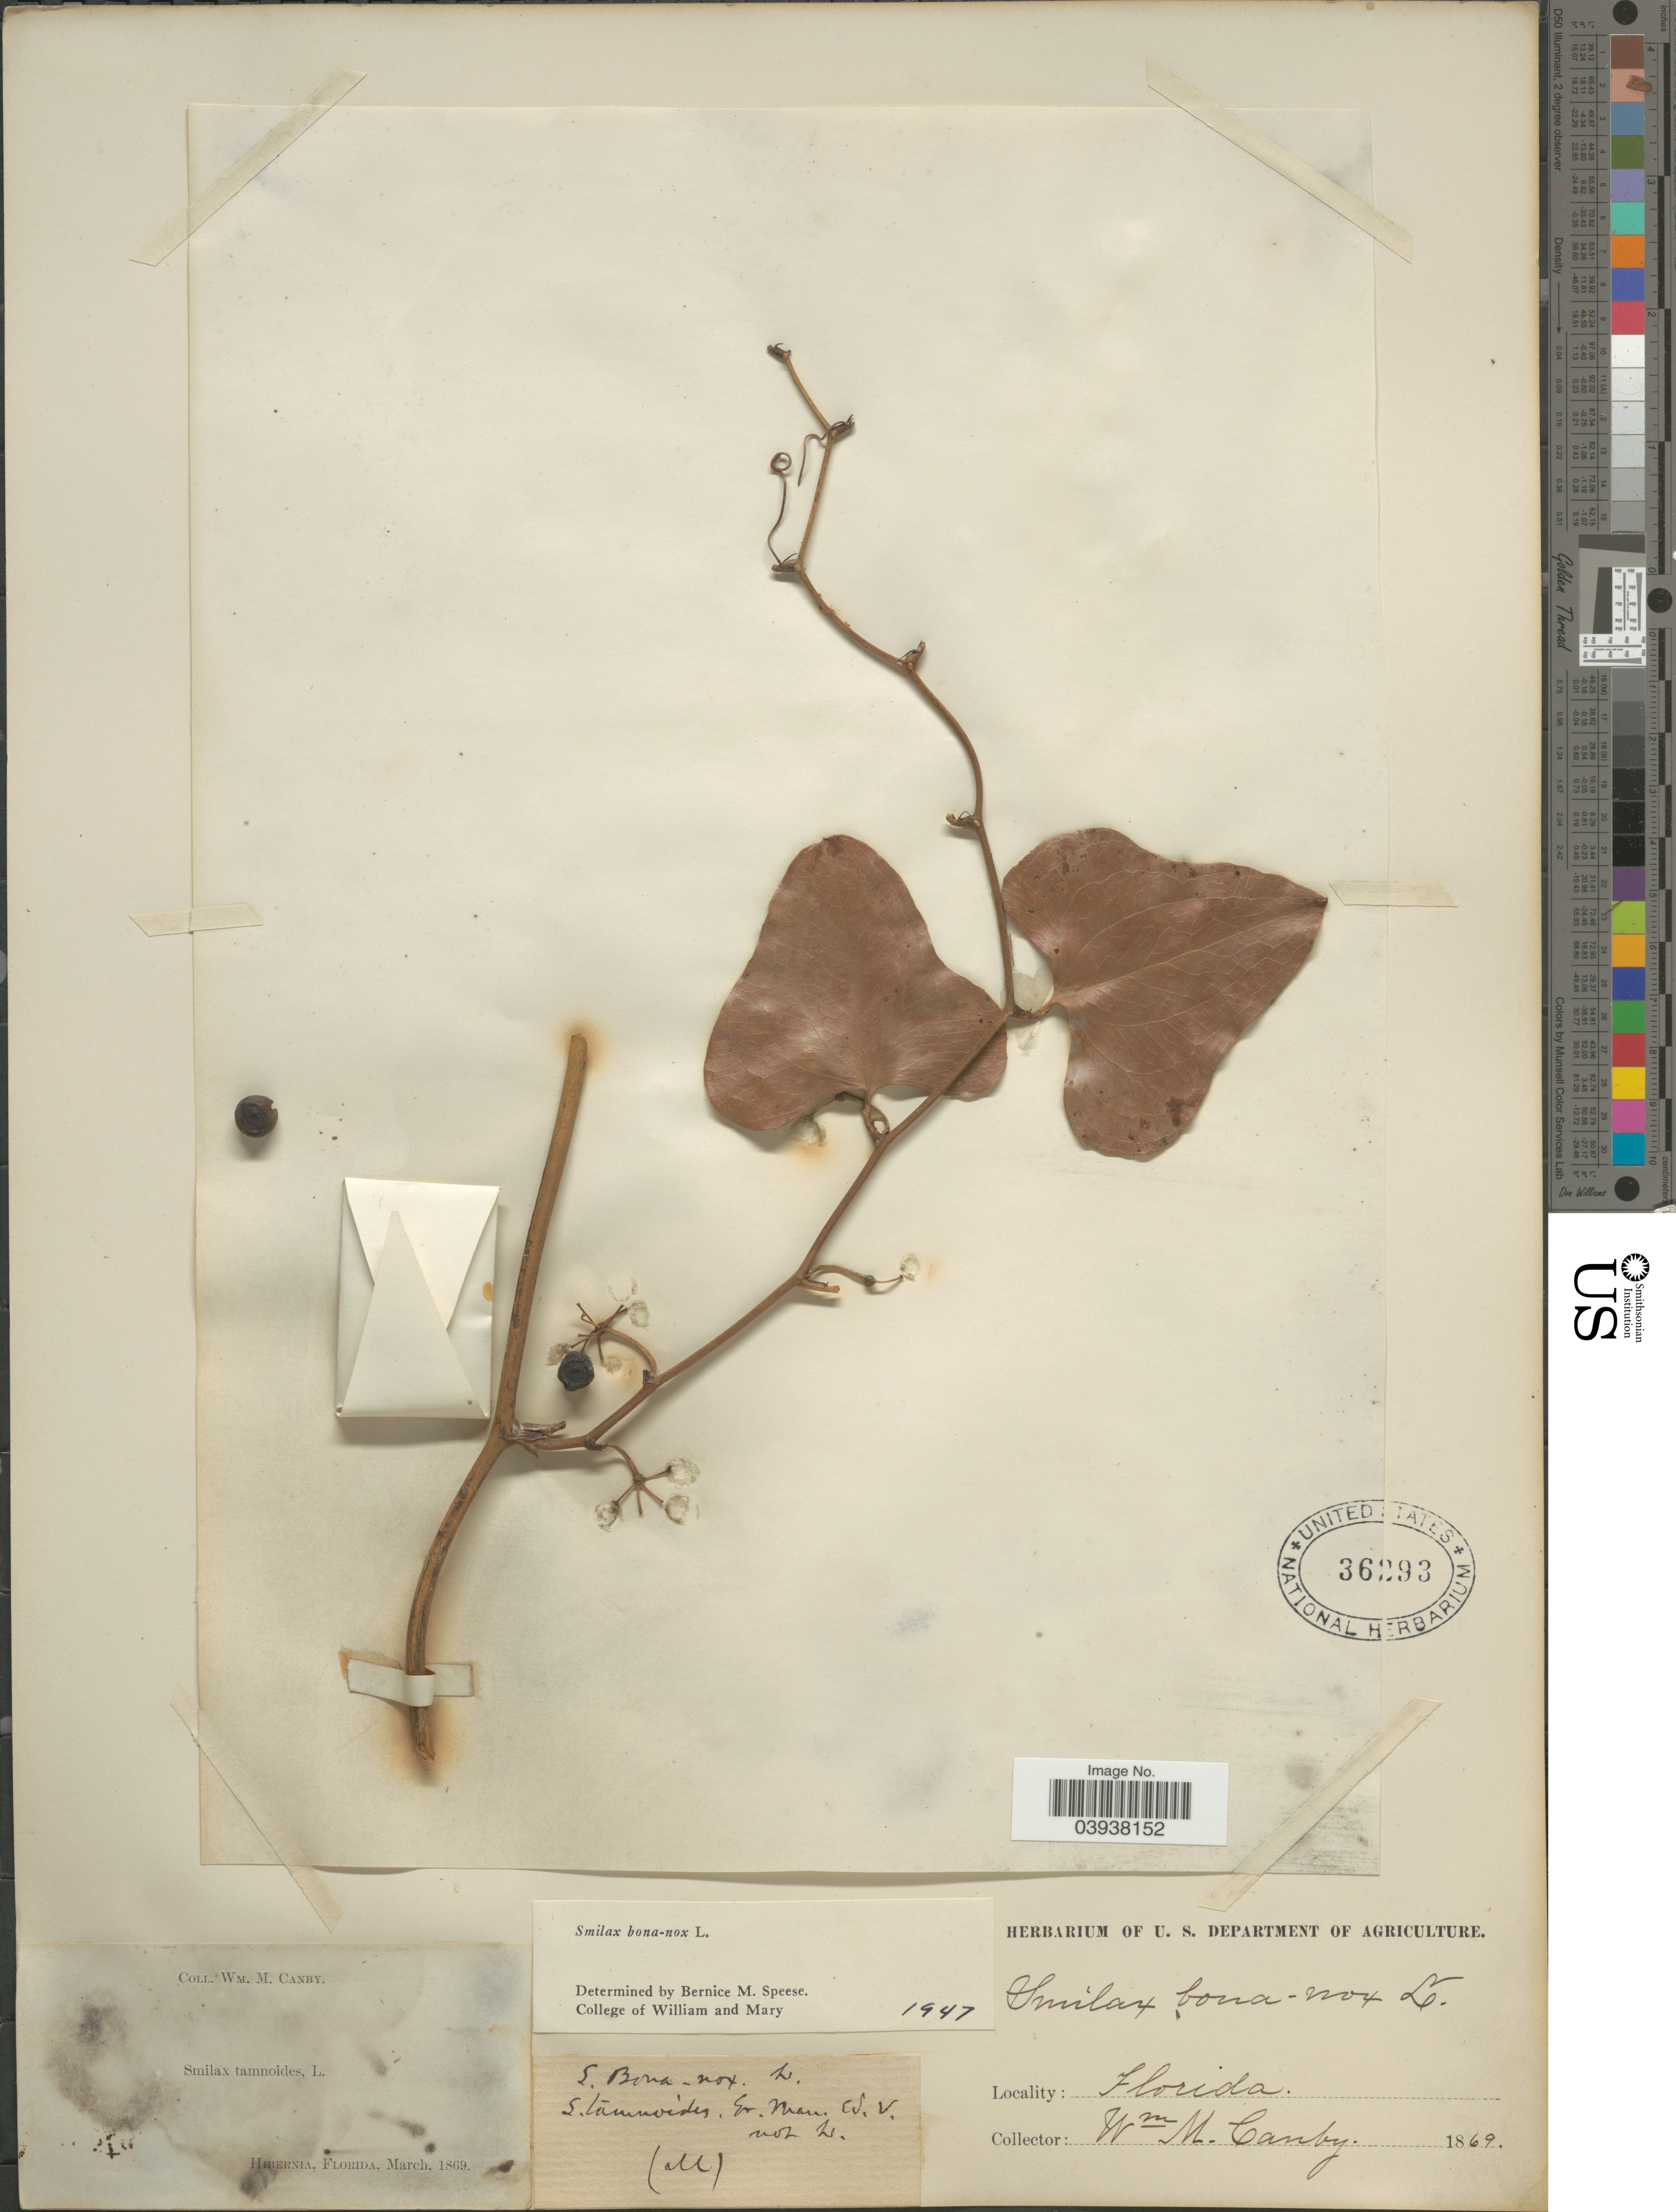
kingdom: Plantae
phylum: Tracheophyta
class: Liliopsida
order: Liliales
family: Smilacaceae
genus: Smilax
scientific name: Smilax bona-nox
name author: L.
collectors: W. M. Canby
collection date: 1869-03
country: United States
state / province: Florida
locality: Hibernia.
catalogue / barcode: US 36293